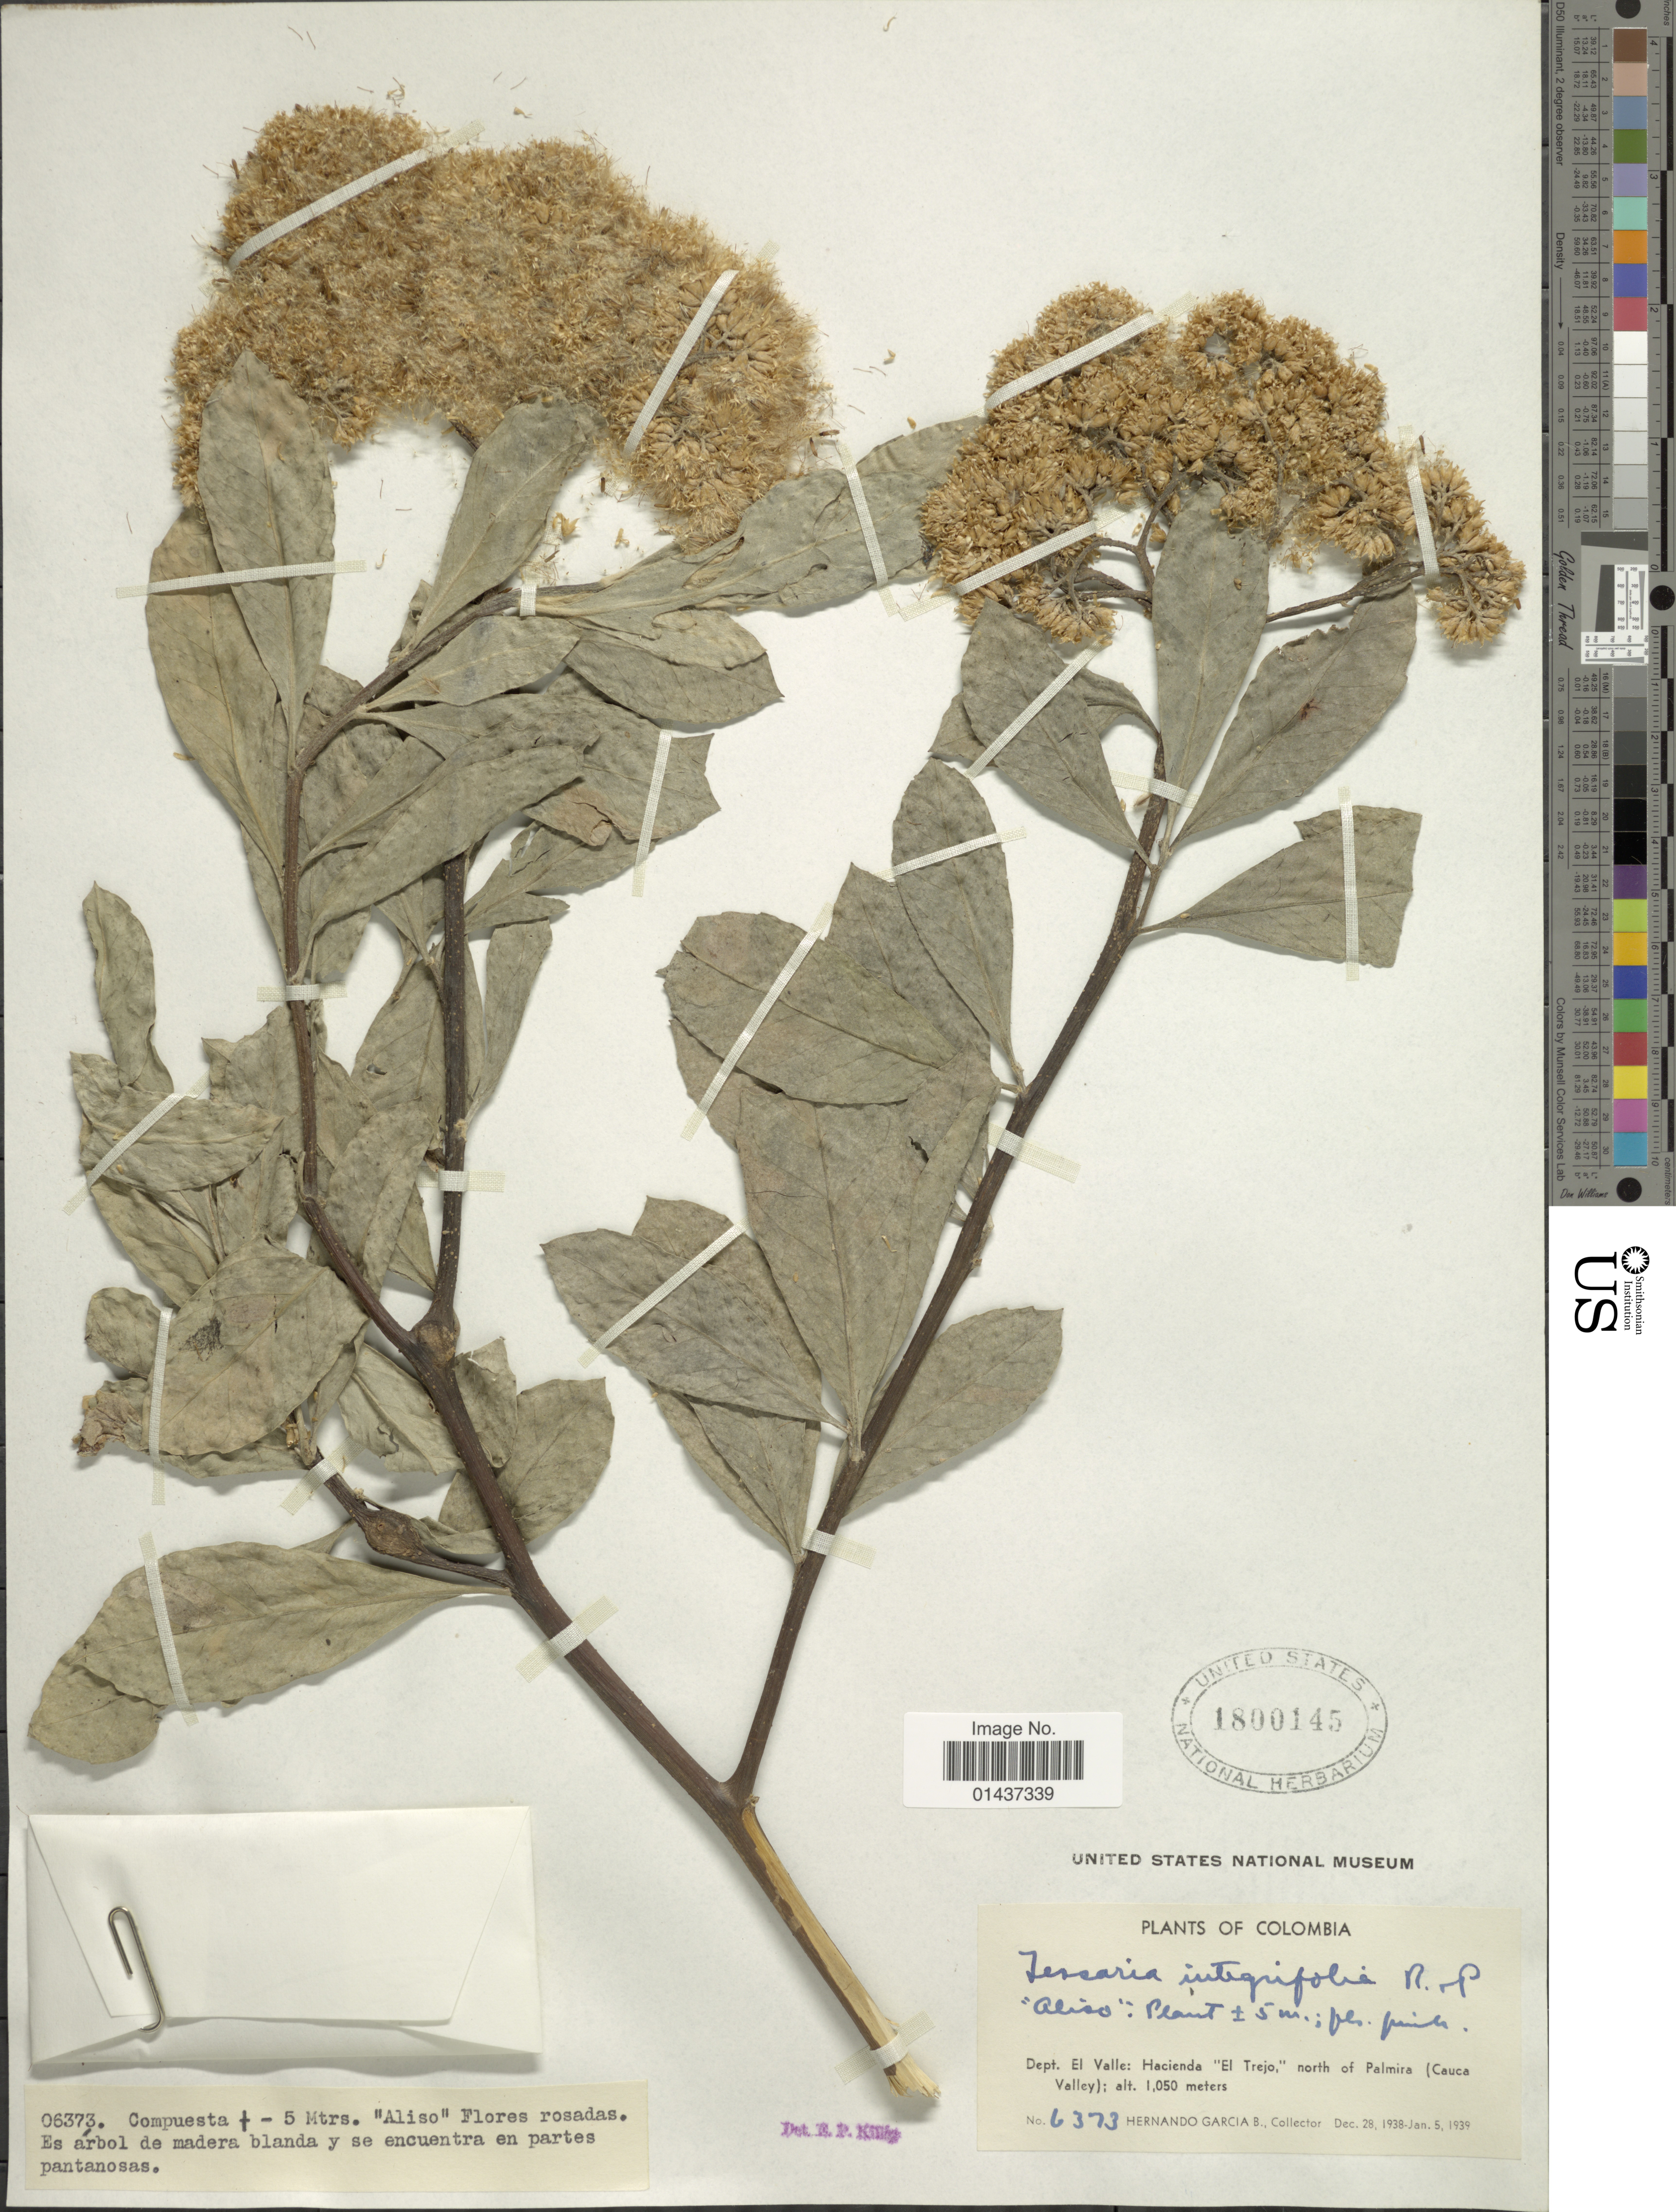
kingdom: Plantae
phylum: Tracheophyta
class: Magnoliopsida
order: Asterales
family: Asteraceae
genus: Tessaria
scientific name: Tessaria integrifolia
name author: Ruiz & Pav.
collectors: H. García Barriga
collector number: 6373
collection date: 1938-12-28/1939-01-05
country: Colombia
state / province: Valle del Cauca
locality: Dept. El Valle: Hacienda 'El Trejo,' north of Palmira (Cauca Valley)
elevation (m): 1050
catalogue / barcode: US 1800145